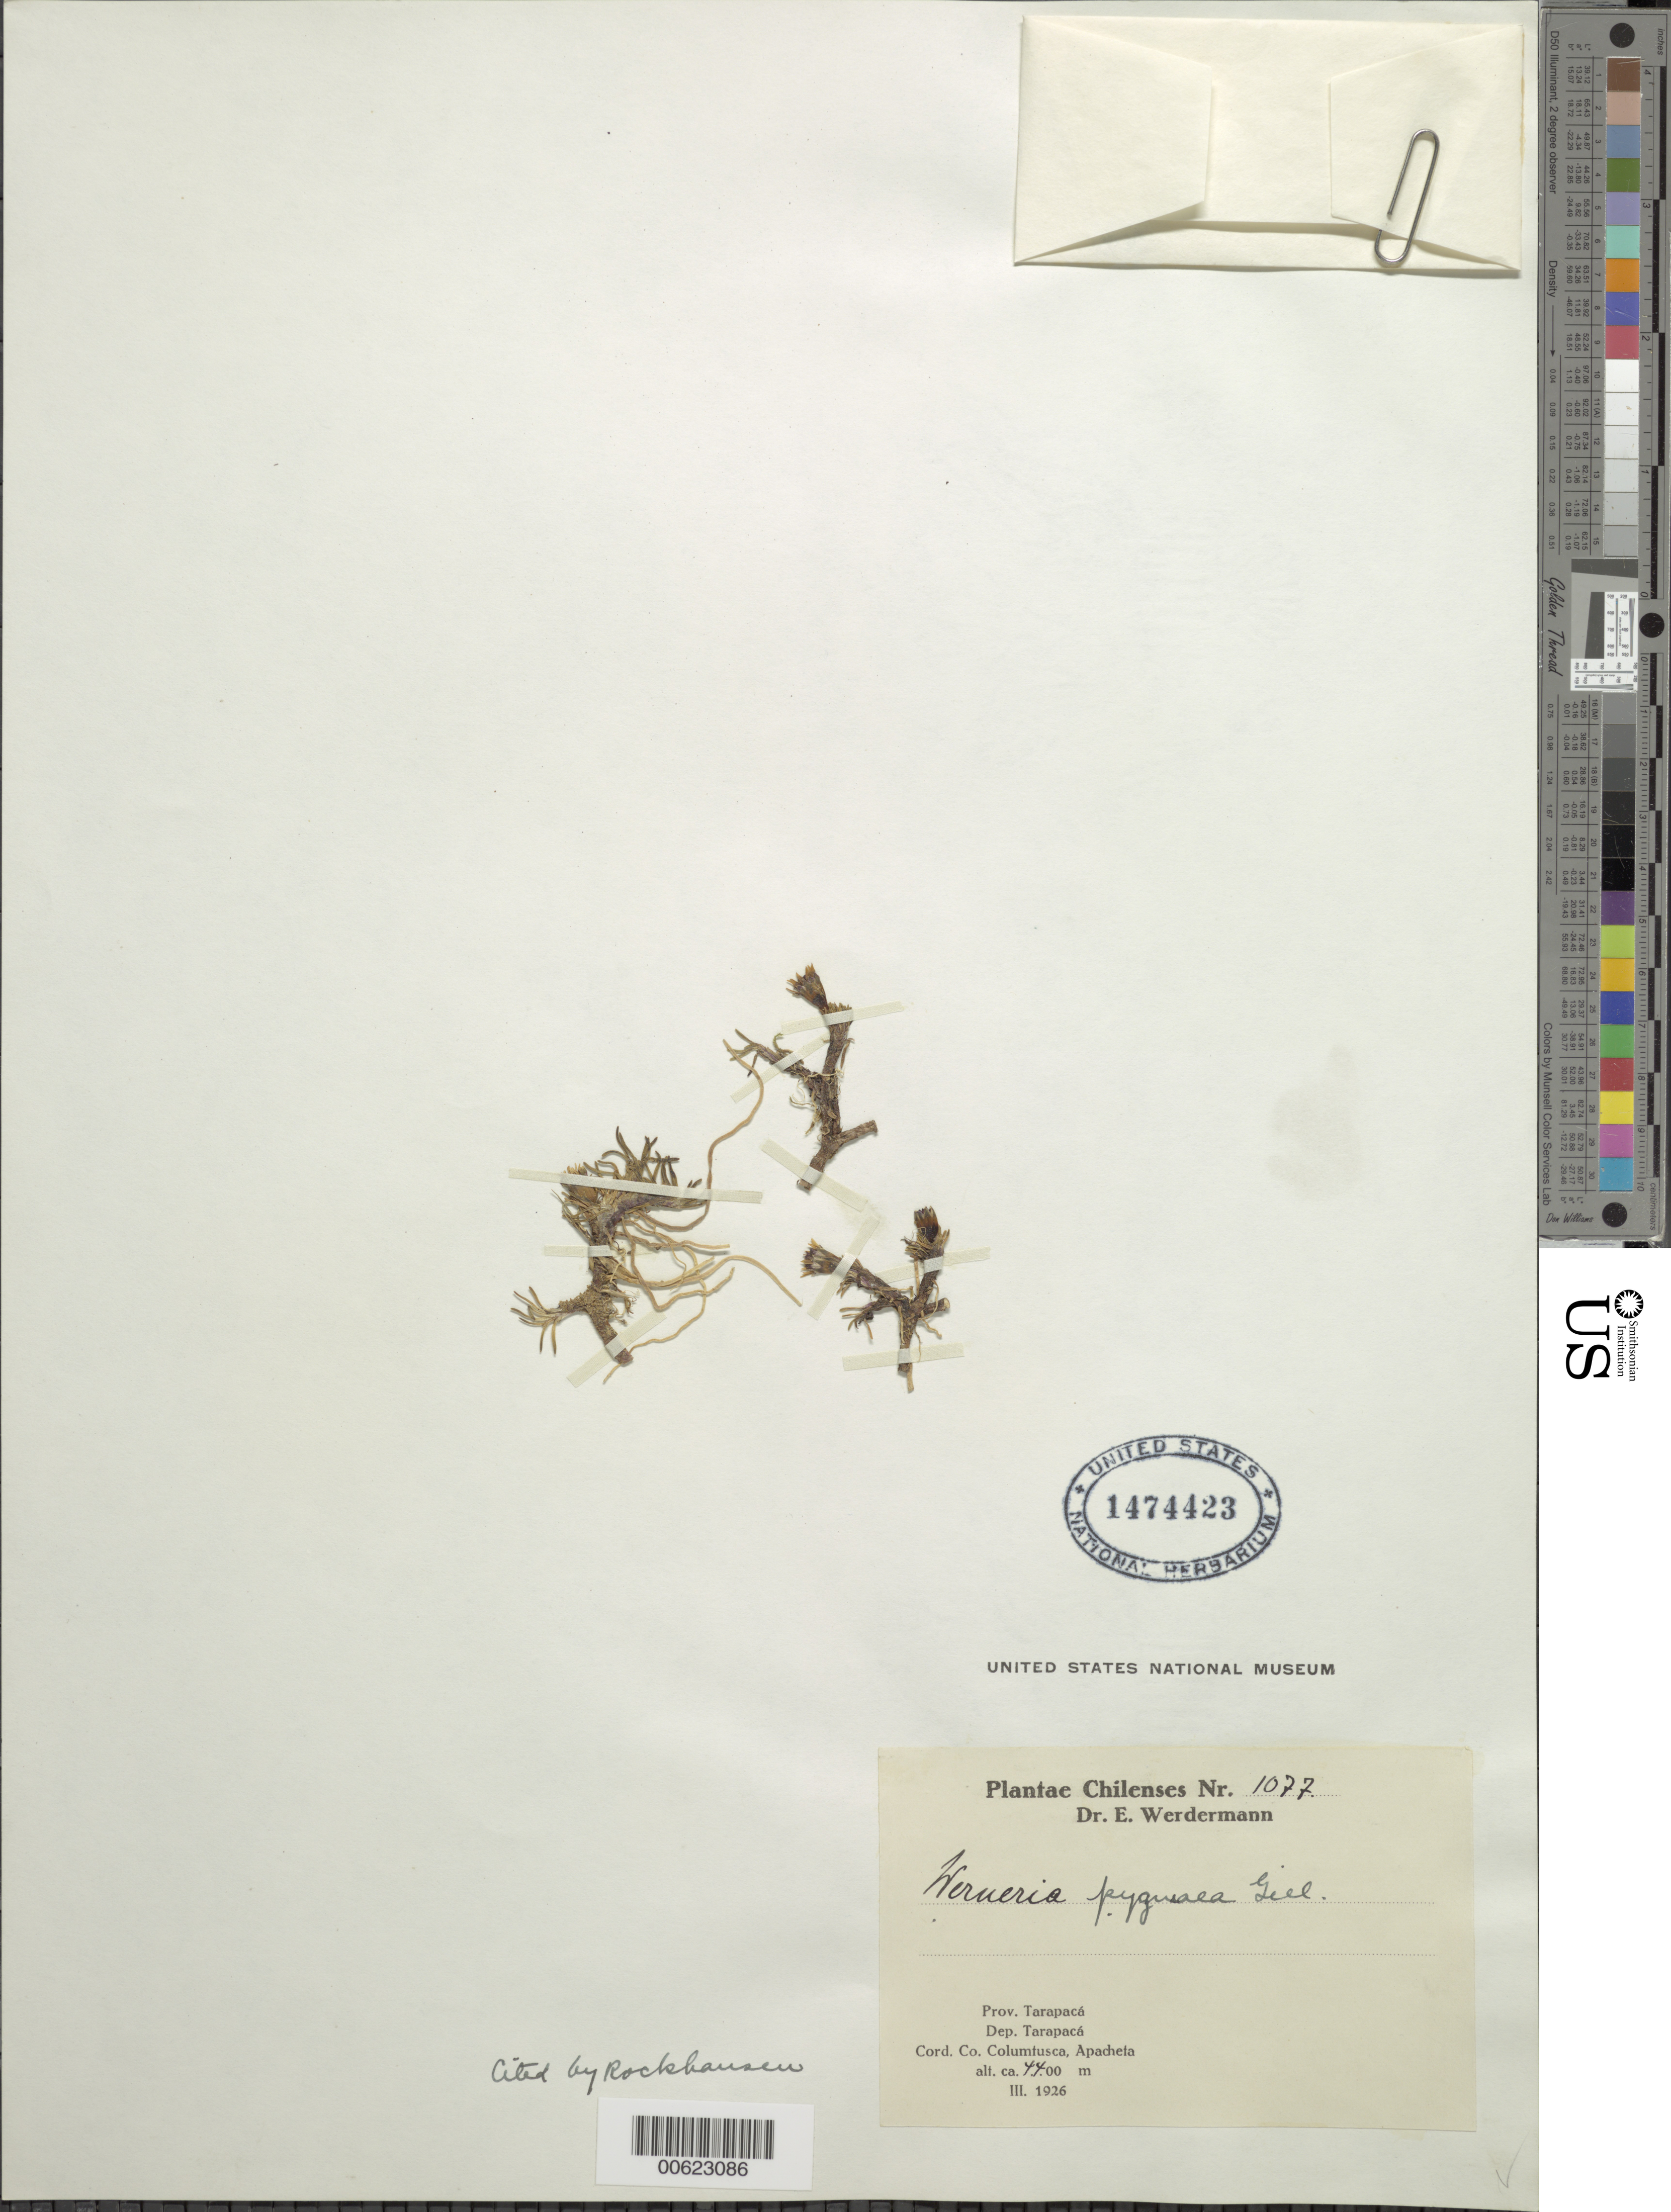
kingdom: Plantae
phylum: Tracheophyta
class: Magnoliopsida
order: Asterales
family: Asteraceae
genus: Werneria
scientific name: Werneria pygmaea complex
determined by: Calvo, Joel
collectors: E. Werdermann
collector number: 1077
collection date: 1926-03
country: Chile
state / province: Tarapacá (I)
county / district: Tarapacá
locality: Cordillera Co. Columtusca, Apacheta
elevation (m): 4400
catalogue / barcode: US 1474423